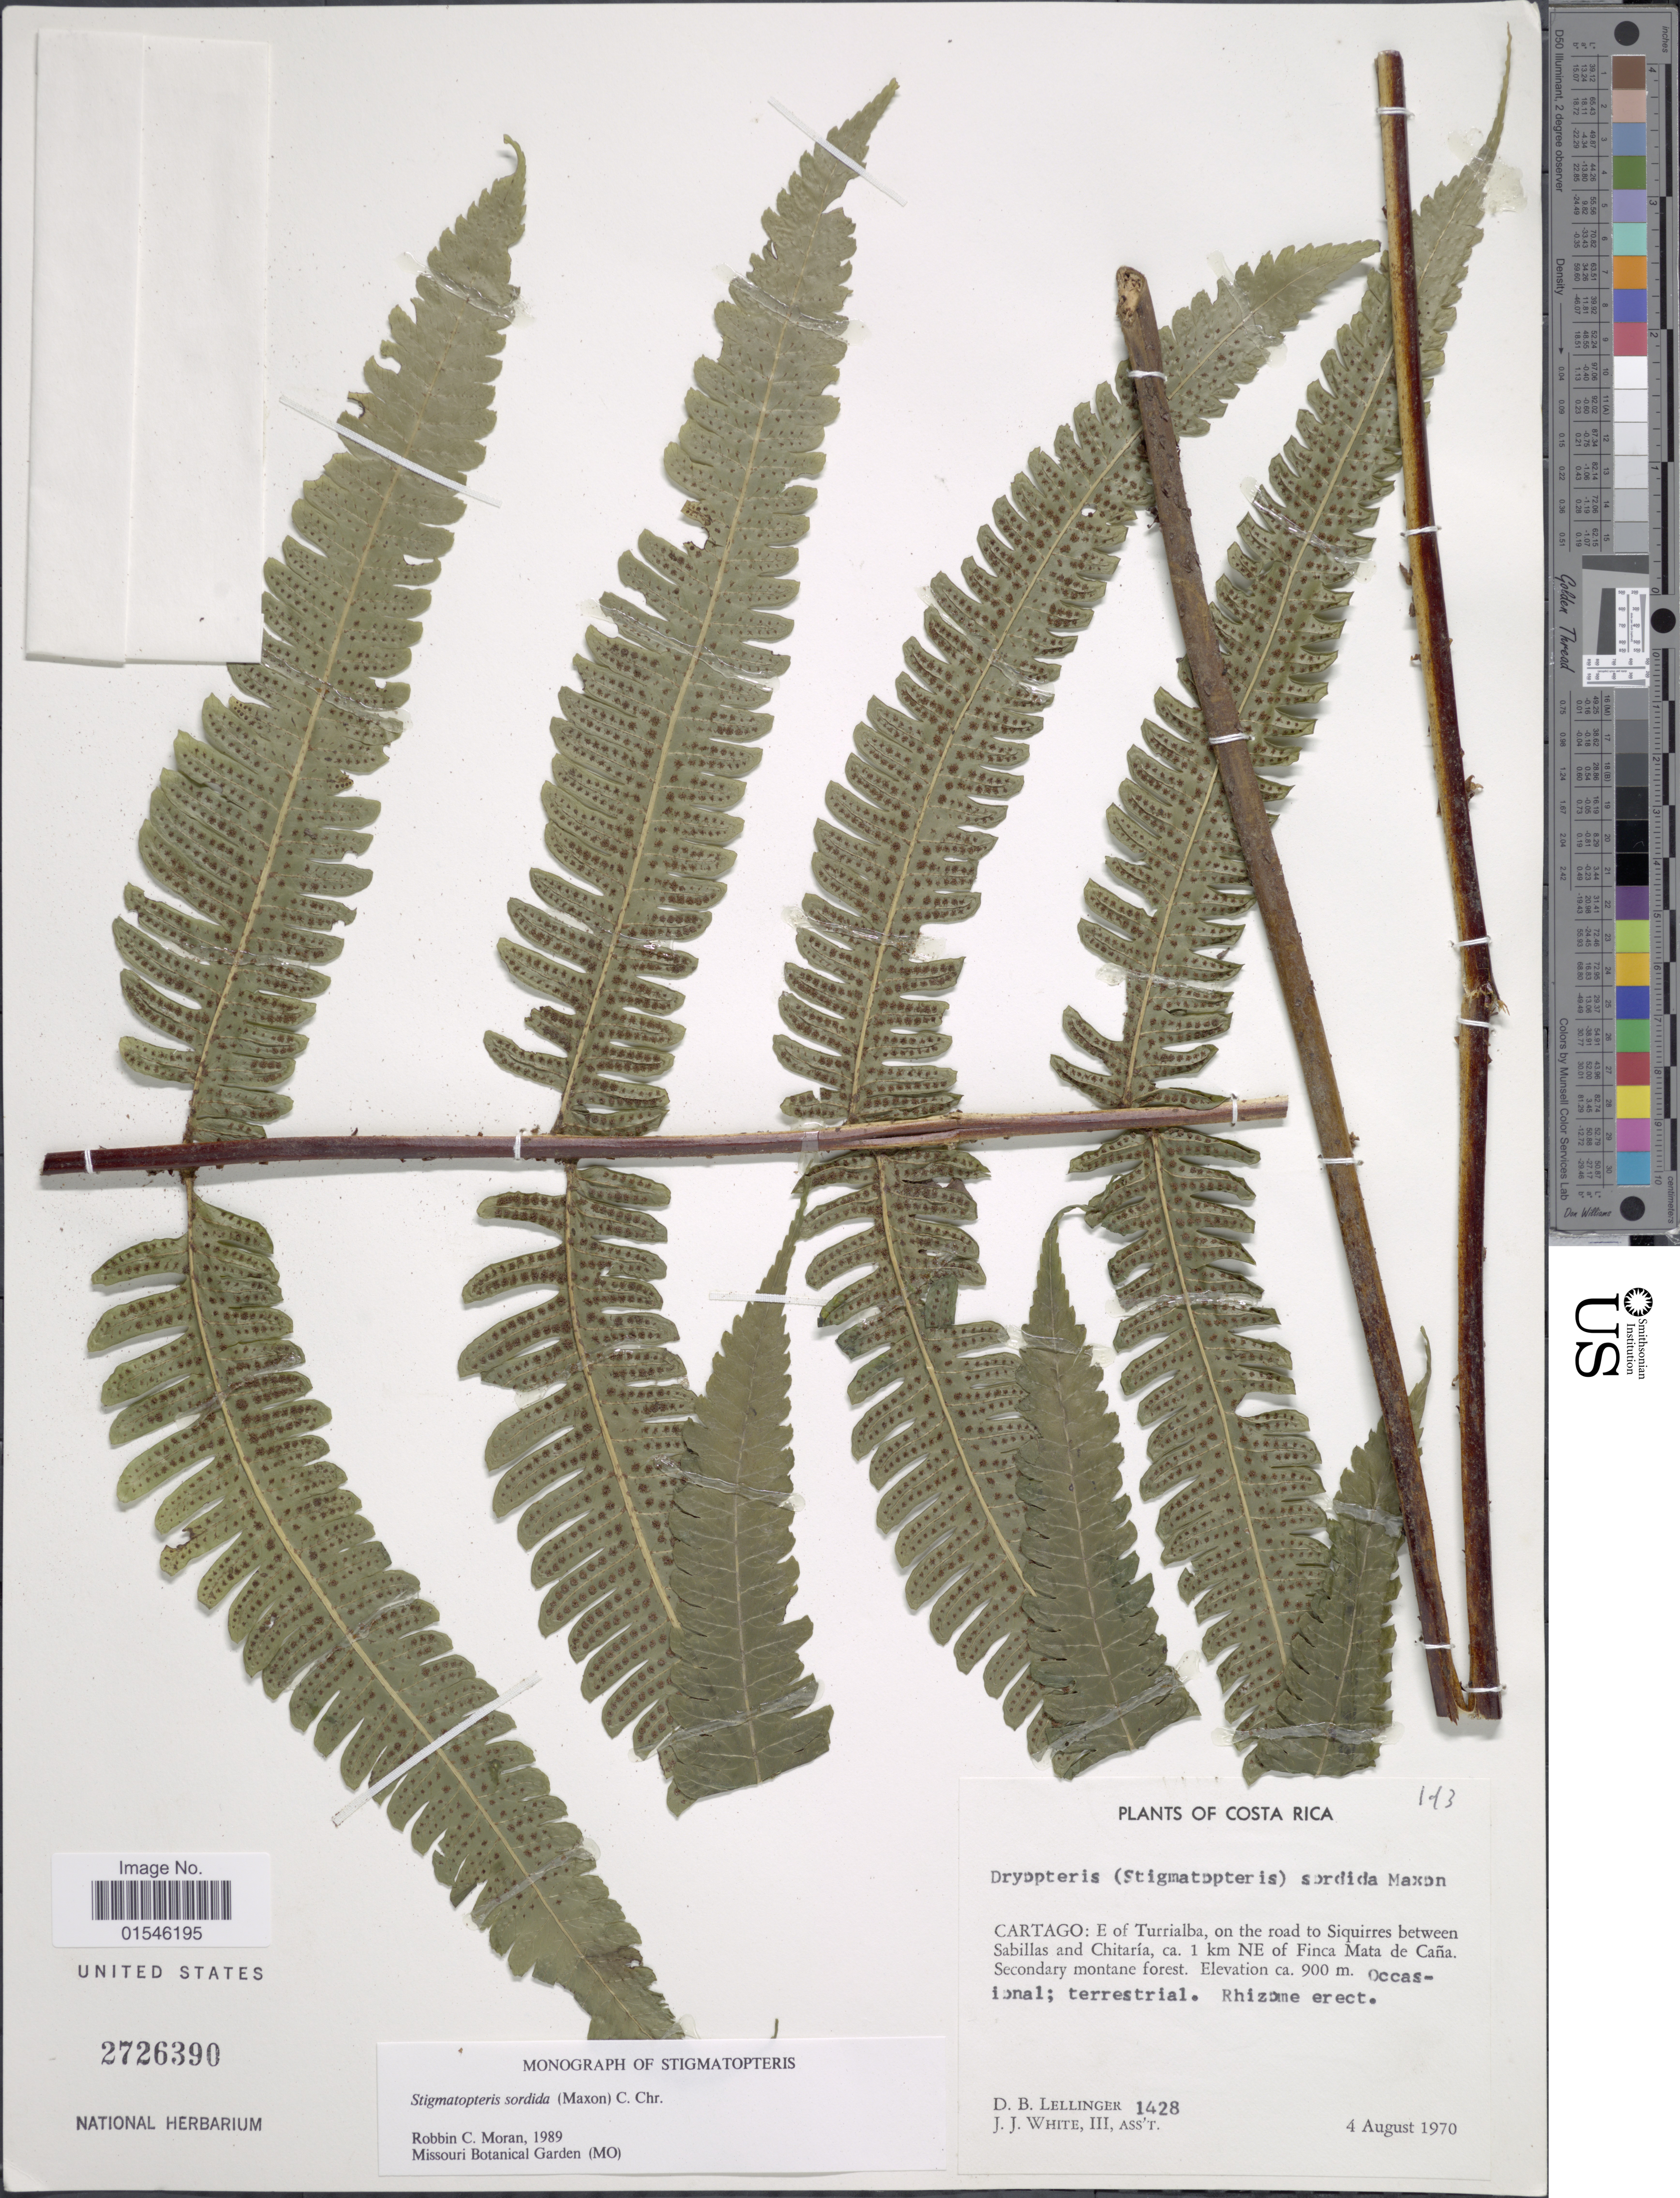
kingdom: Plantae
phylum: Tracheophyta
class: Polypodiopsida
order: Polypodiales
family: Dryopteridaceae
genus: Stigmatopteris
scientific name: Stigmatopteris sordida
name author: (Maxon) C. Chr.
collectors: D. B. Lellinger & J. J. White III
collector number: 1428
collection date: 1970-08-04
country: Costa Rica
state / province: Cartago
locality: E. of Turrialba, on the road to Siquirres between Sabillas and Chitaría, ca. 1 km NE of Finca Meta de Caña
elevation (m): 900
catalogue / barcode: US 2726390